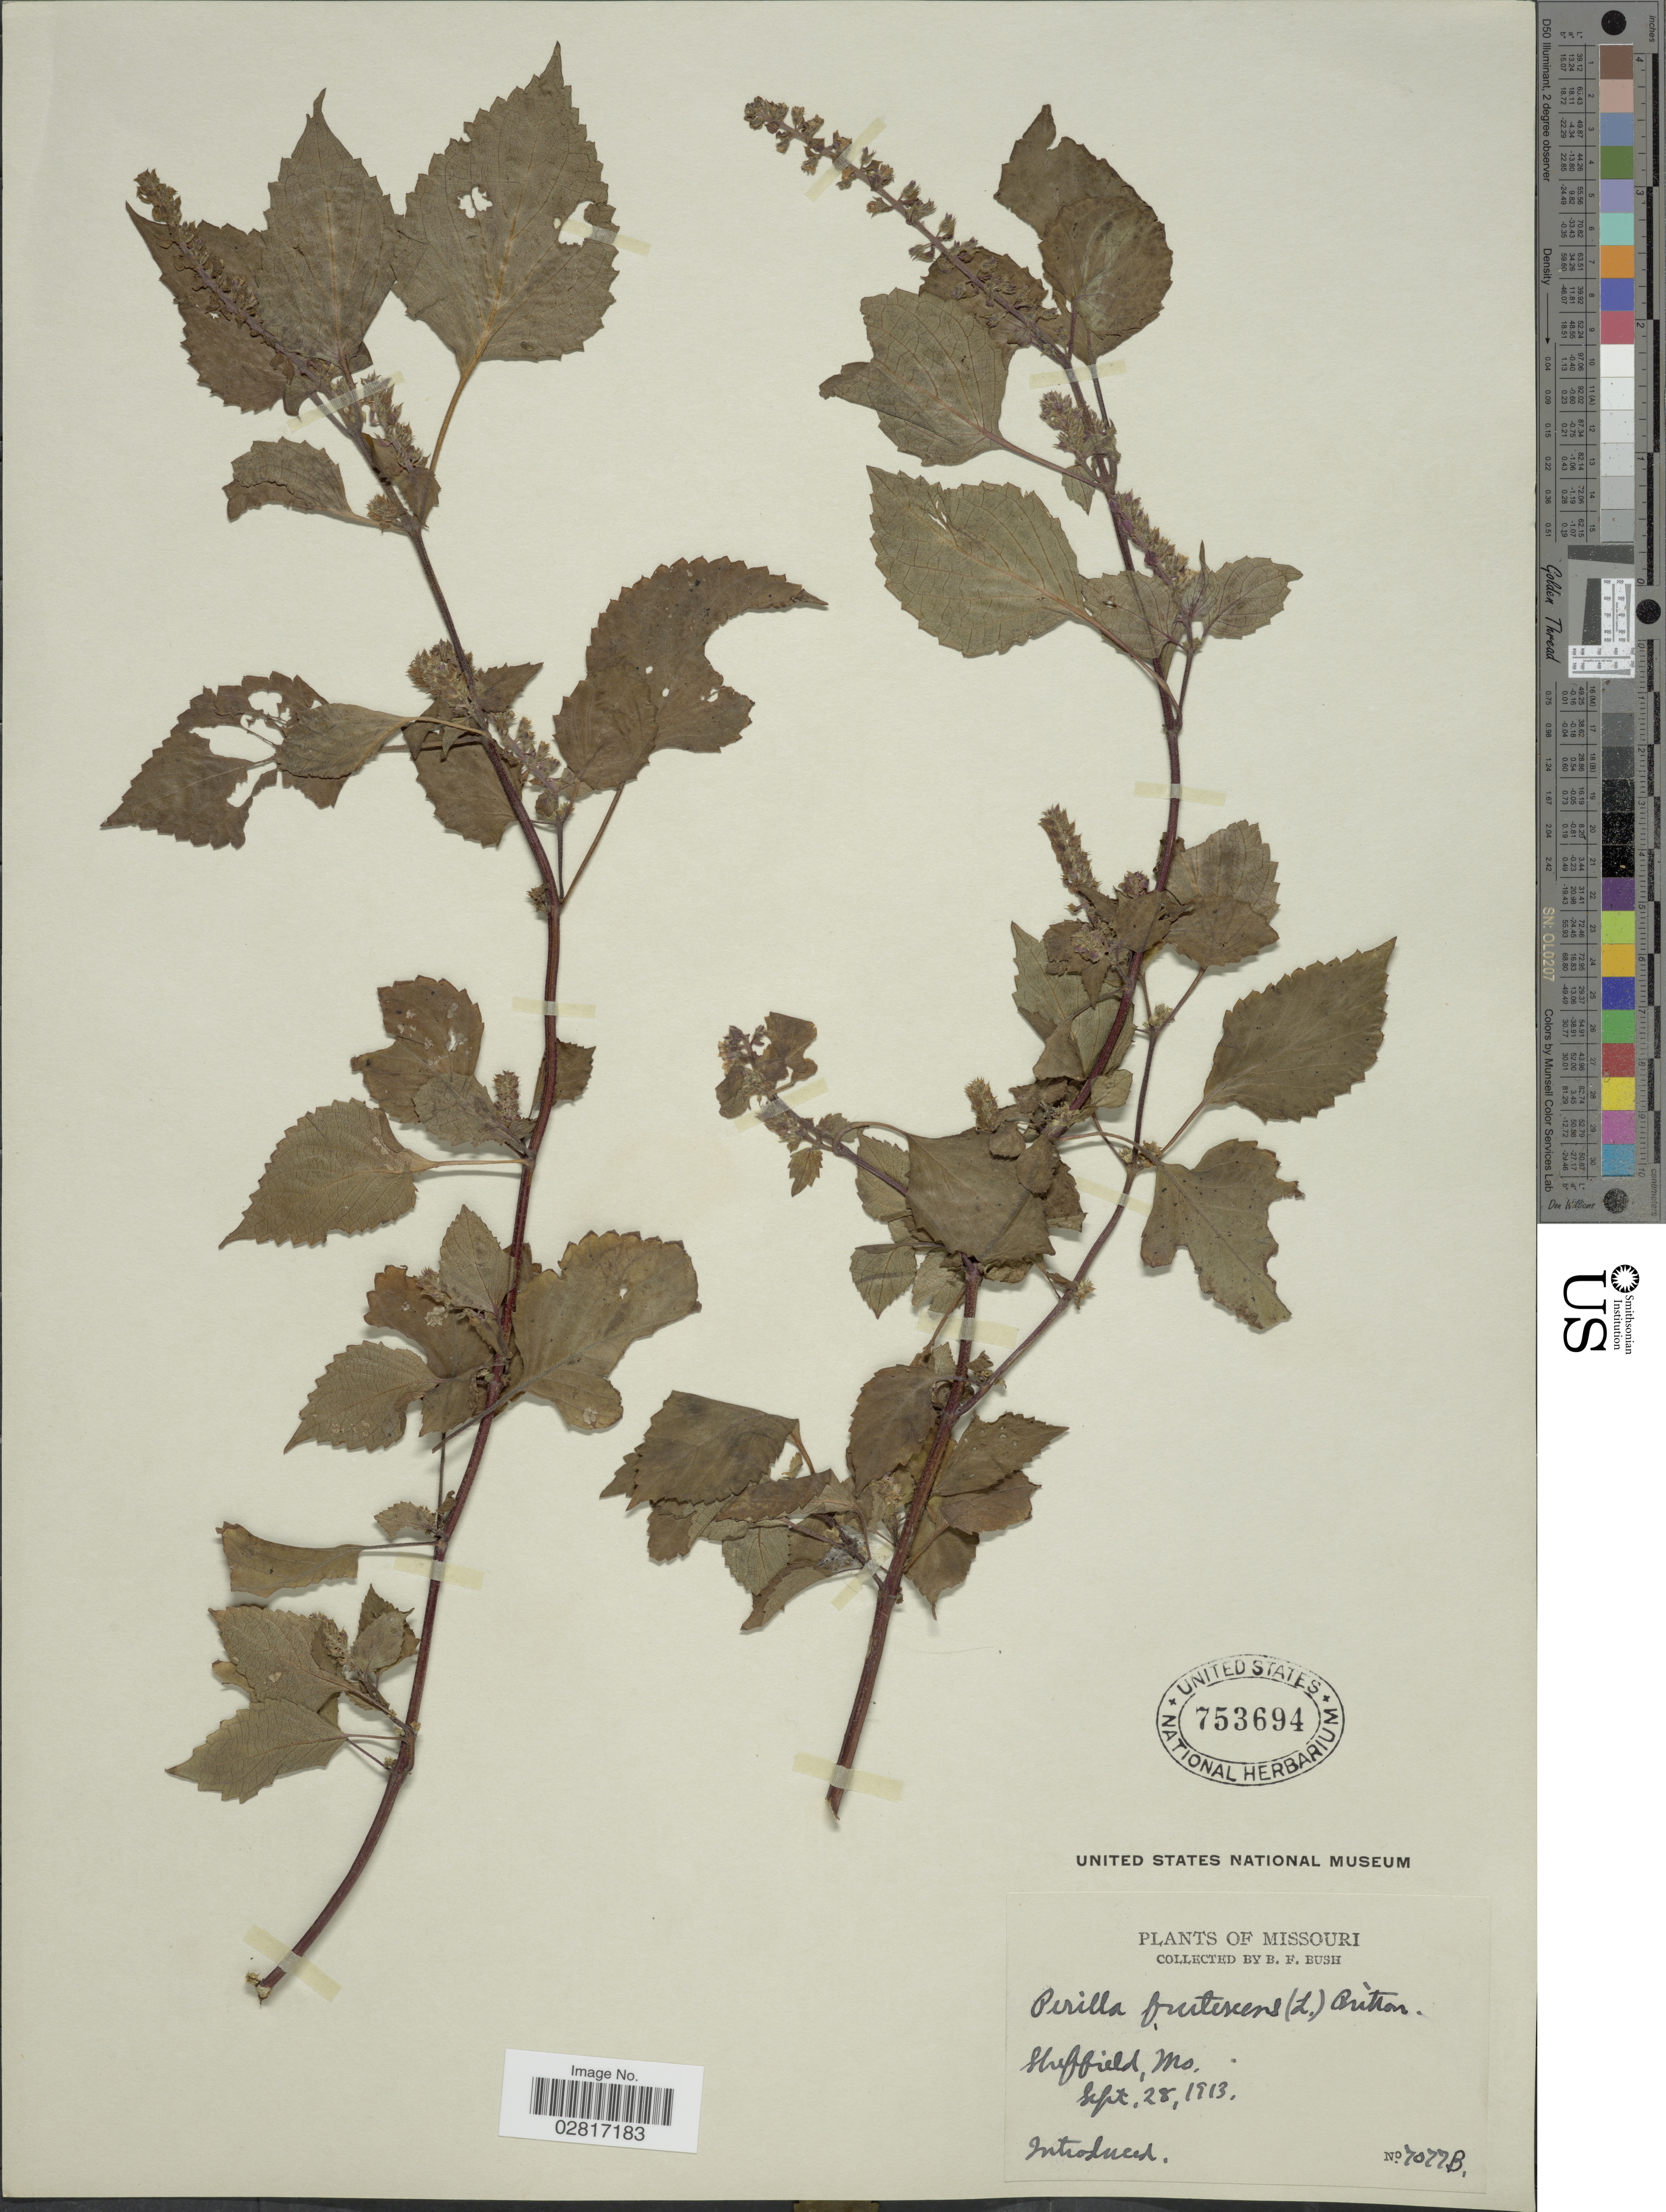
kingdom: Plantae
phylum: Tracheophyta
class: Magnoliopsida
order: Lamiales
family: Lamiaceae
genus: Perilla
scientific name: Perilla frutescens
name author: (L.) Britton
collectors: B. F. Bush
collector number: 7077B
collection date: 1913-09-28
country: United States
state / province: Missouri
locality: Sheffield, Mo.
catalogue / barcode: US 753694